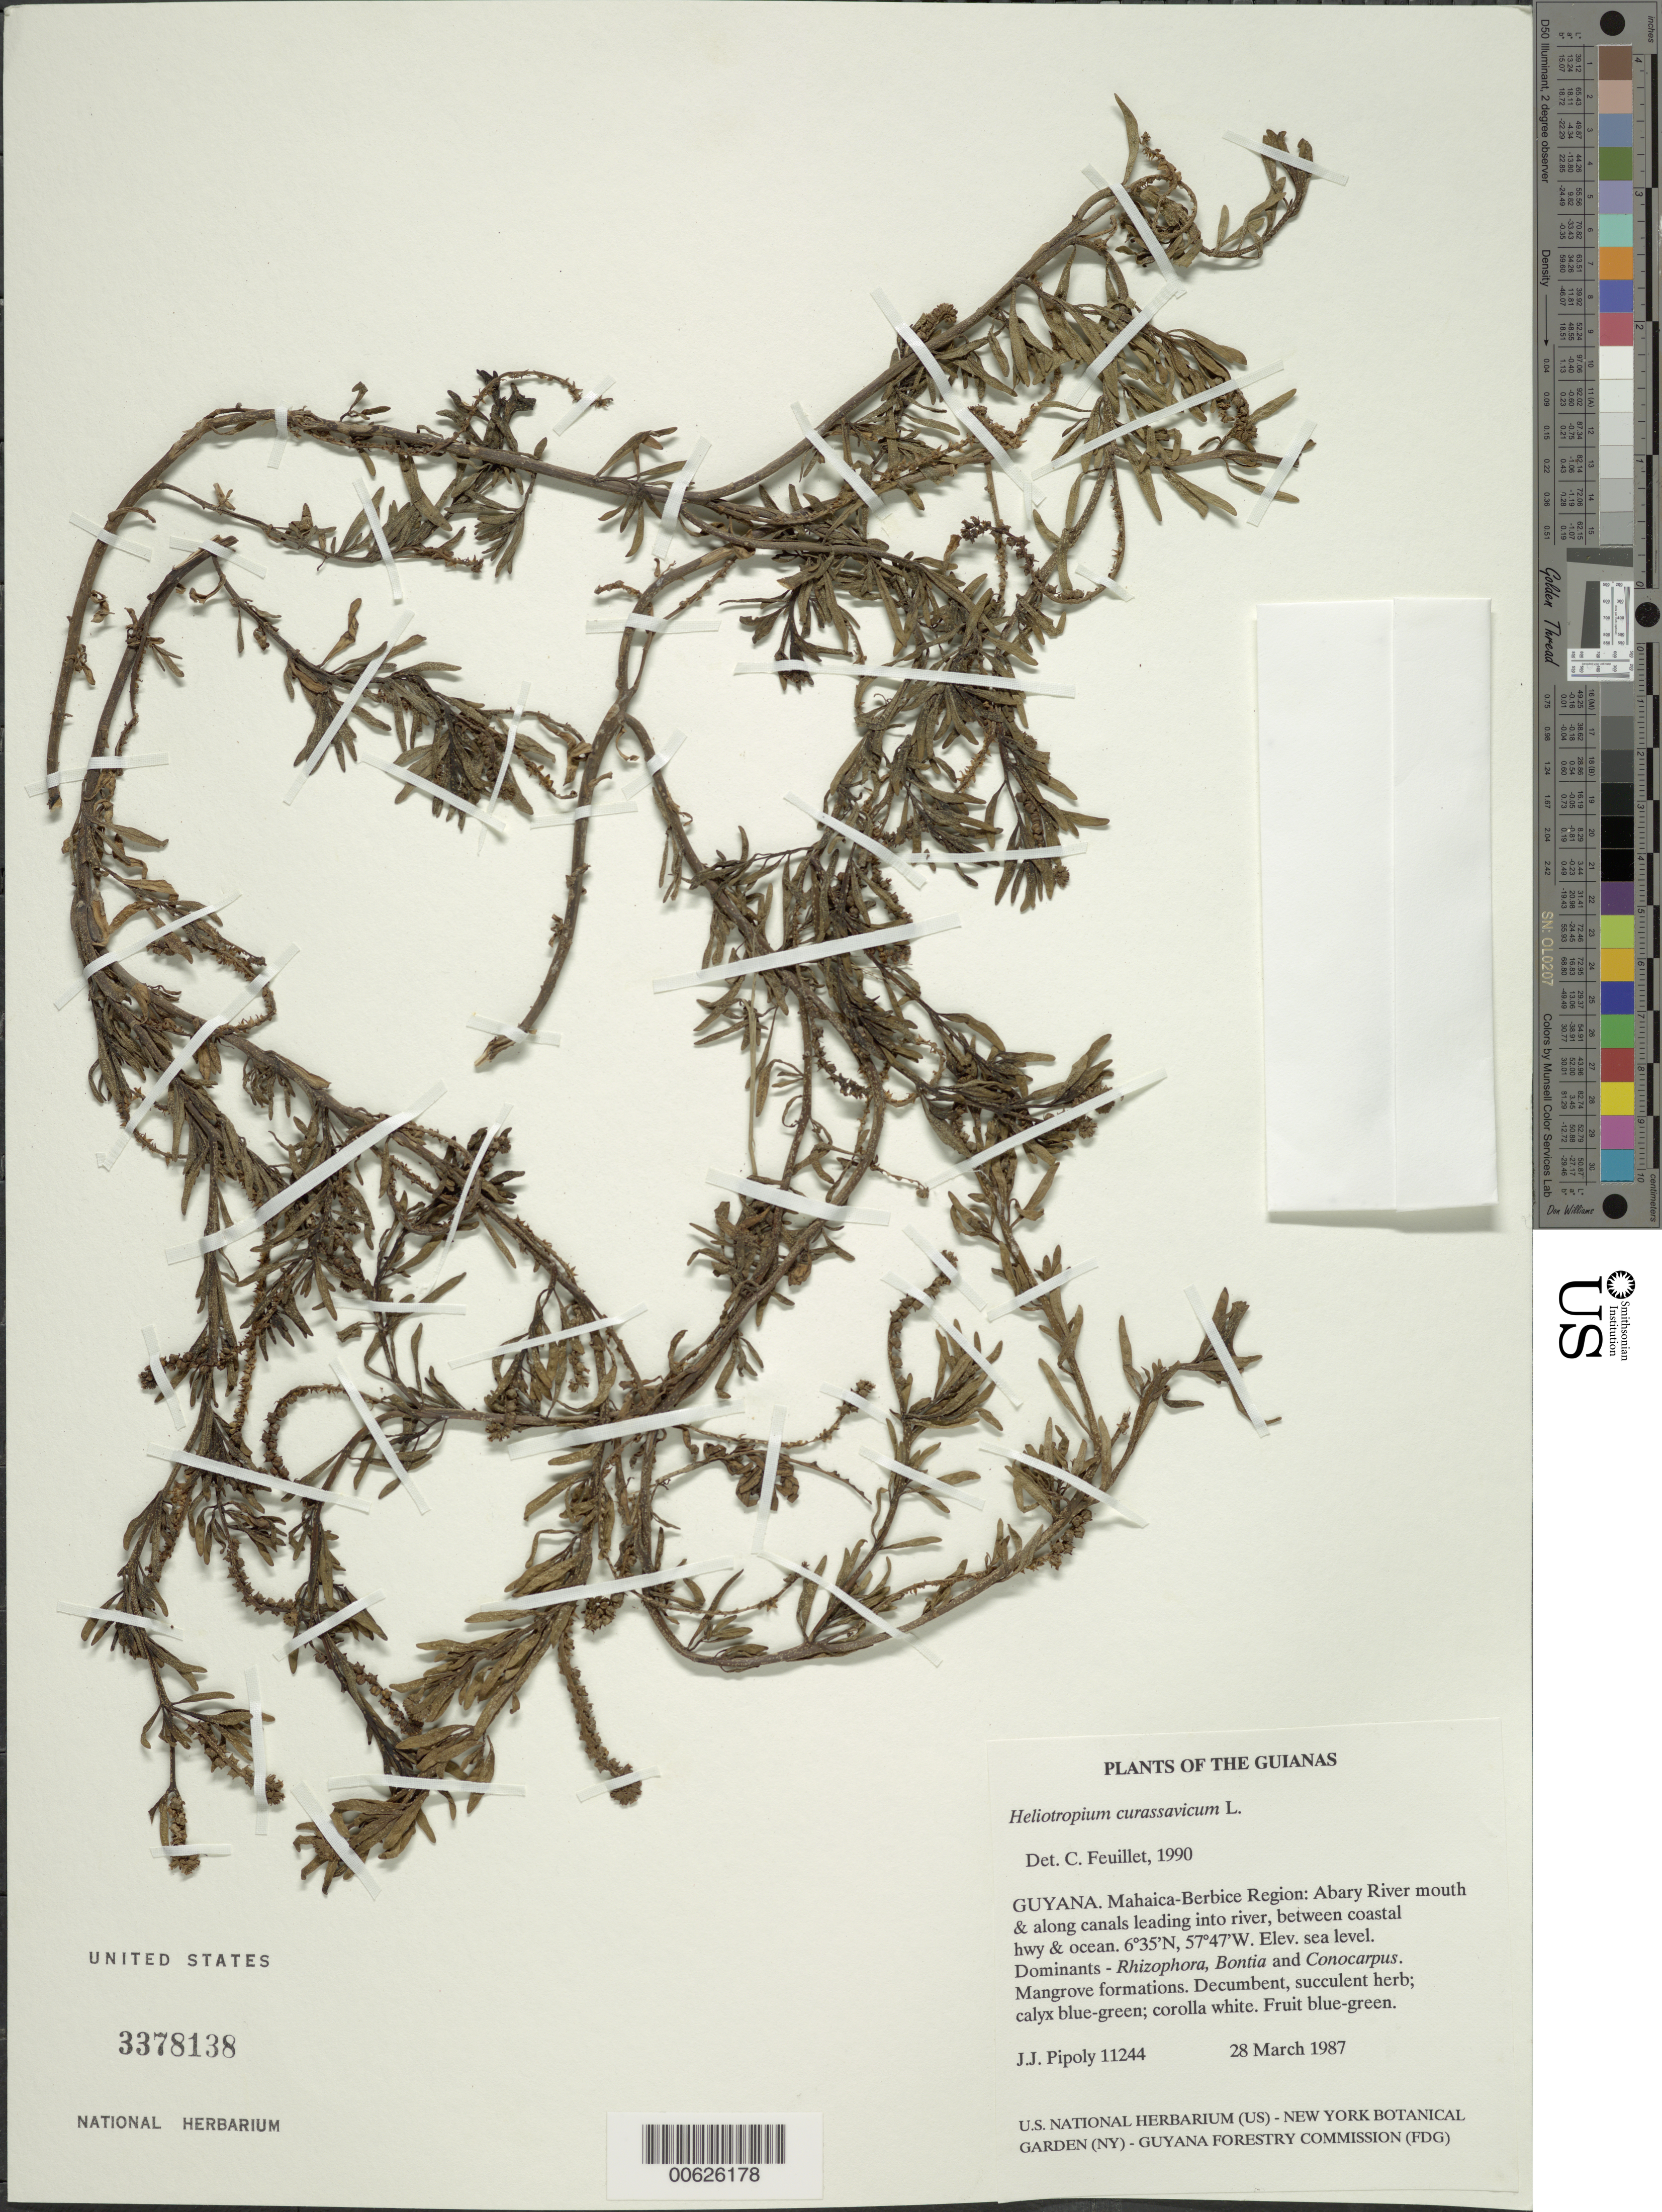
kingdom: Plantae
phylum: Tracheophyta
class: Magnoliopsida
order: Boraginales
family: Heliotropiaceae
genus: Heliotropium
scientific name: Heliotropium curassavicum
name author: L.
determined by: Feuillet, C.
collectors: J. J. Pipoly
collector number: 11244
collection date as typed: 28 March 1987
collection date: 1987-03-28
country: Guyana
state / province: Mahaica-Berbice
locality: Abary River mouth & along canals leading into river, between coastal hwy & ocean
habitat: Mangrove formations. Dominants: Rhizophora, Avicennia, and Conocarpus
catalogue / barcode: US 3378138